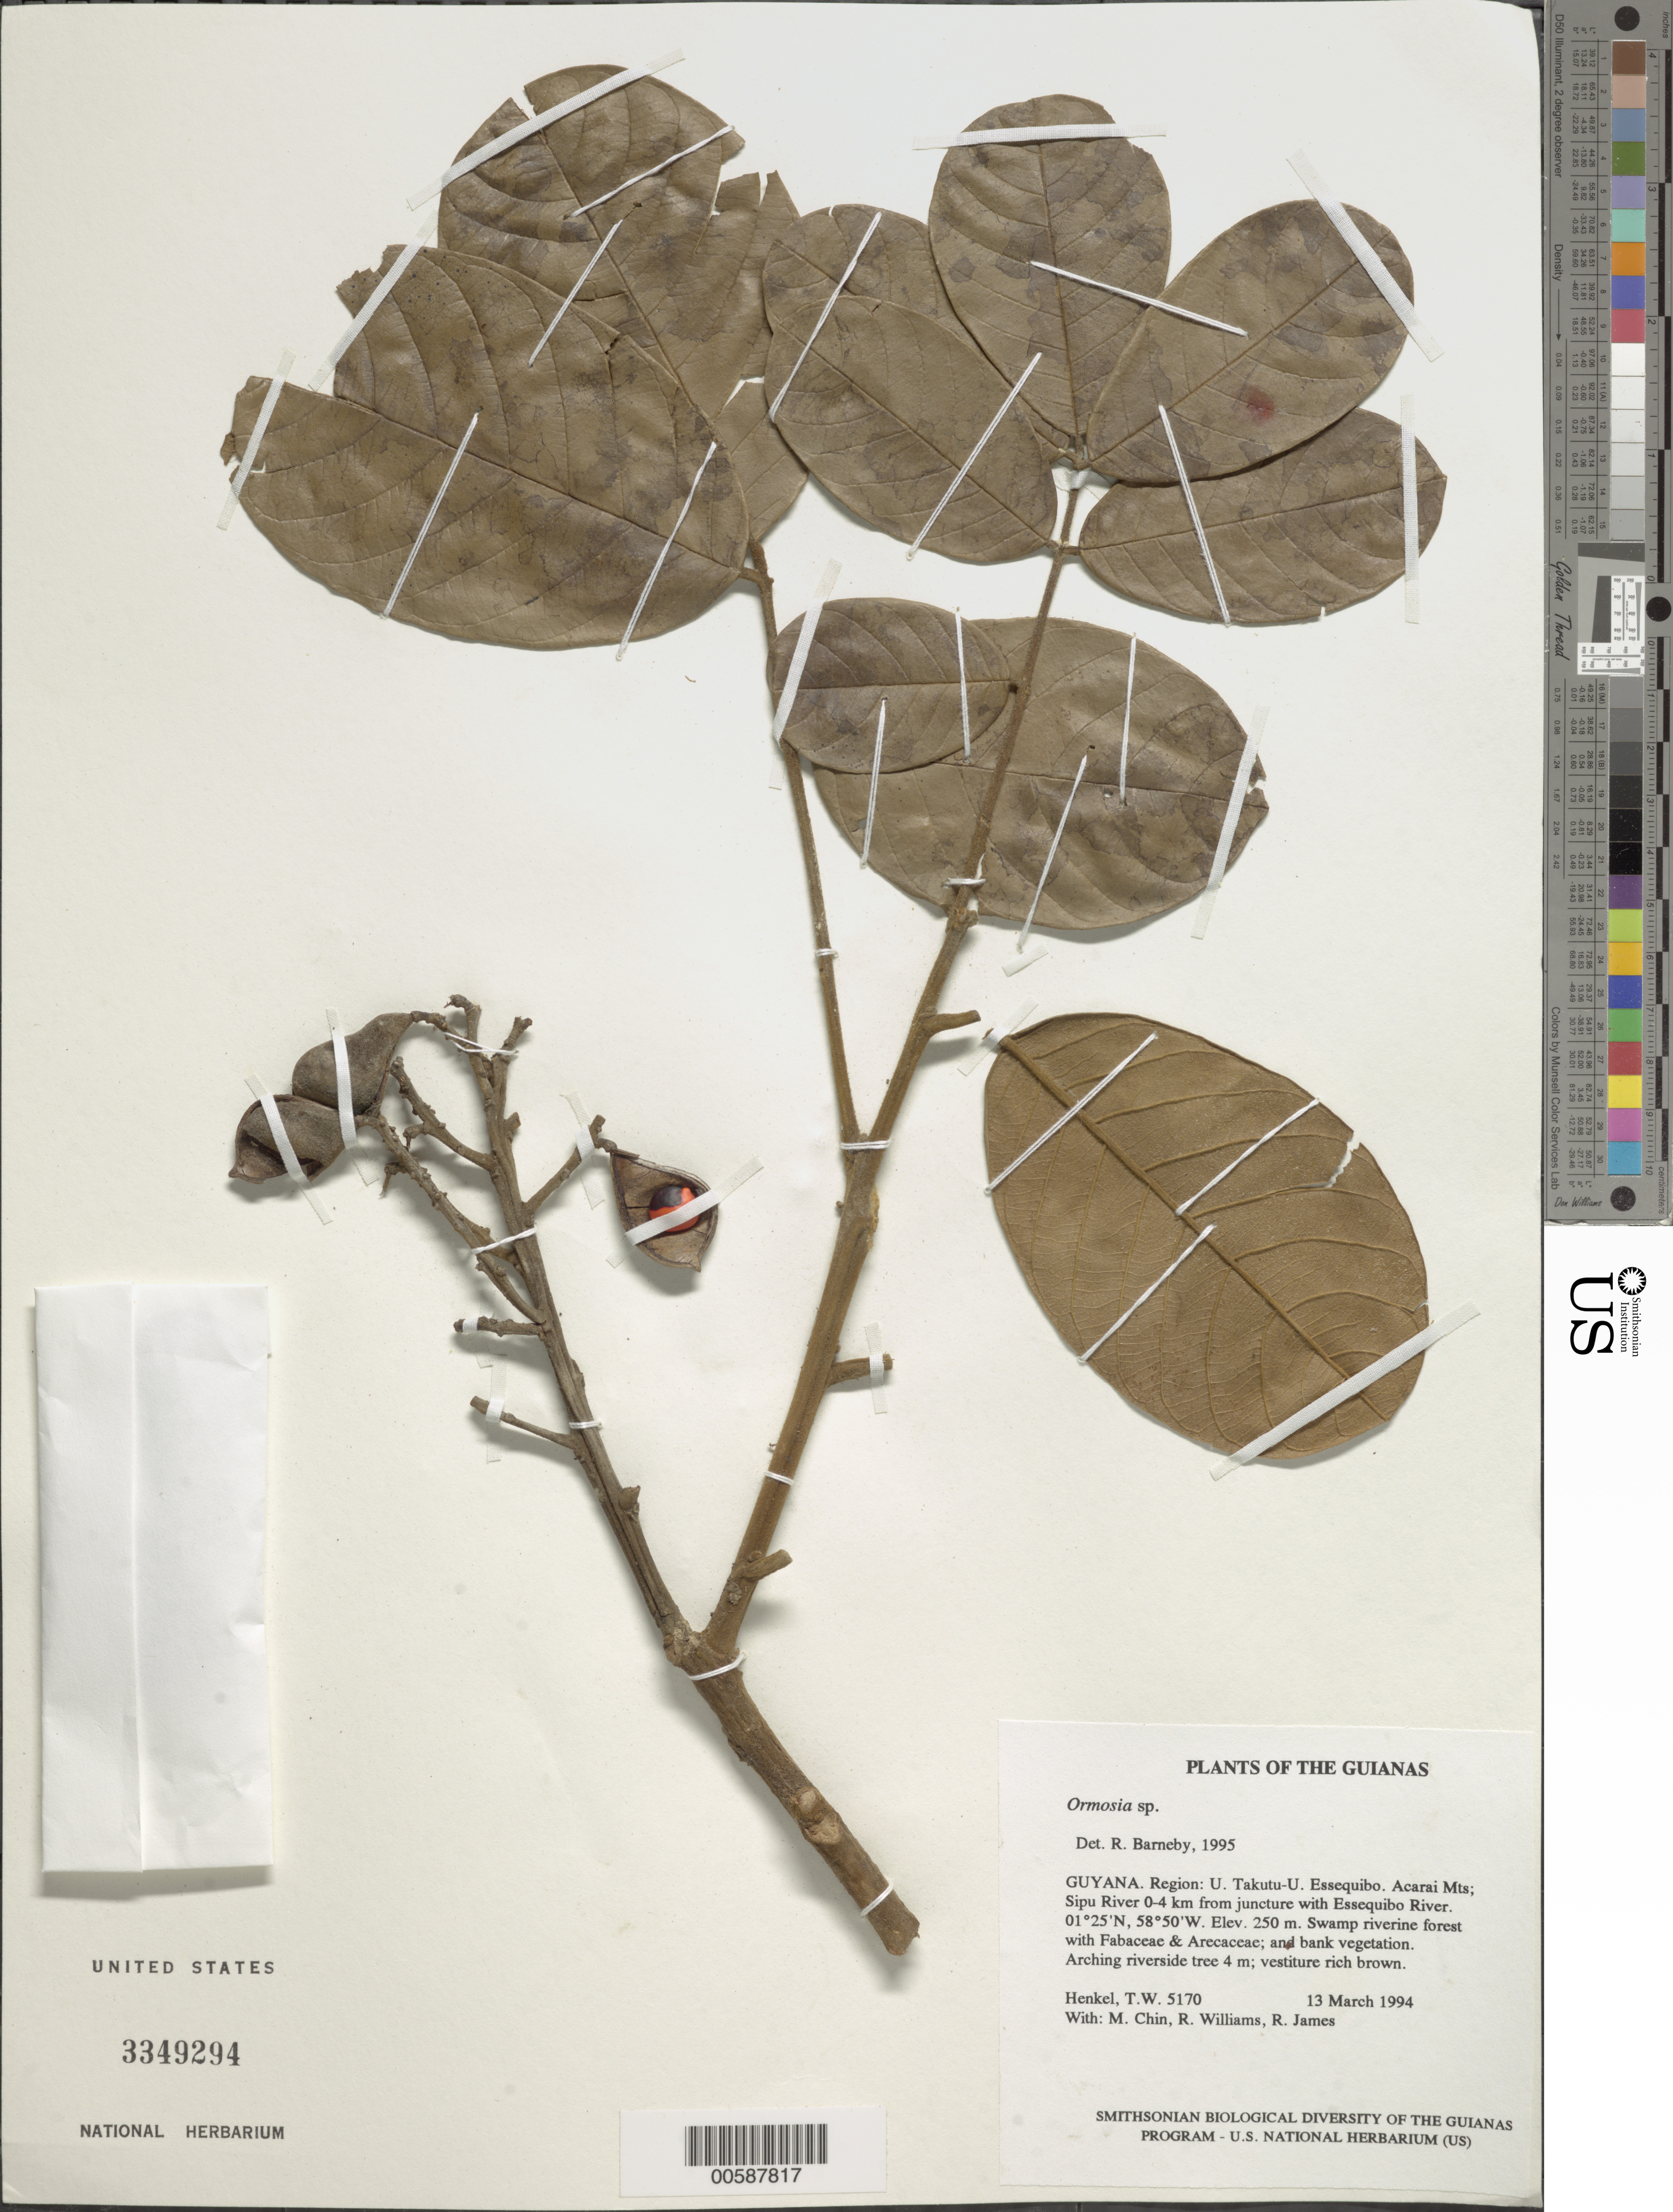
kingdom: Plantae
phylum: Tracheophyta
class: Magnoliopsida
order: Fabales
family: Fabaceae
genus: Ormosia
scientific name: Ormosia sp.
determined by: Barneby, Rupert C., (NY)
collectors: T. Henkel, M. Chin, R. Williams & R. James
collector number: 5170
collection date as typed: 13 March 1994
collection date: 1994-03-13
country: Guyana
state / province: U. Takutu-U. Essequibo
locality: Acarai Mts; Sipu River 0-4 km from juncture with Essequibo River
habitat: Swamp riverine forest with Fabaceae & Arecaceae; and bank vegetation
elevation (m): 250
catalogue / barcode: US 3349294